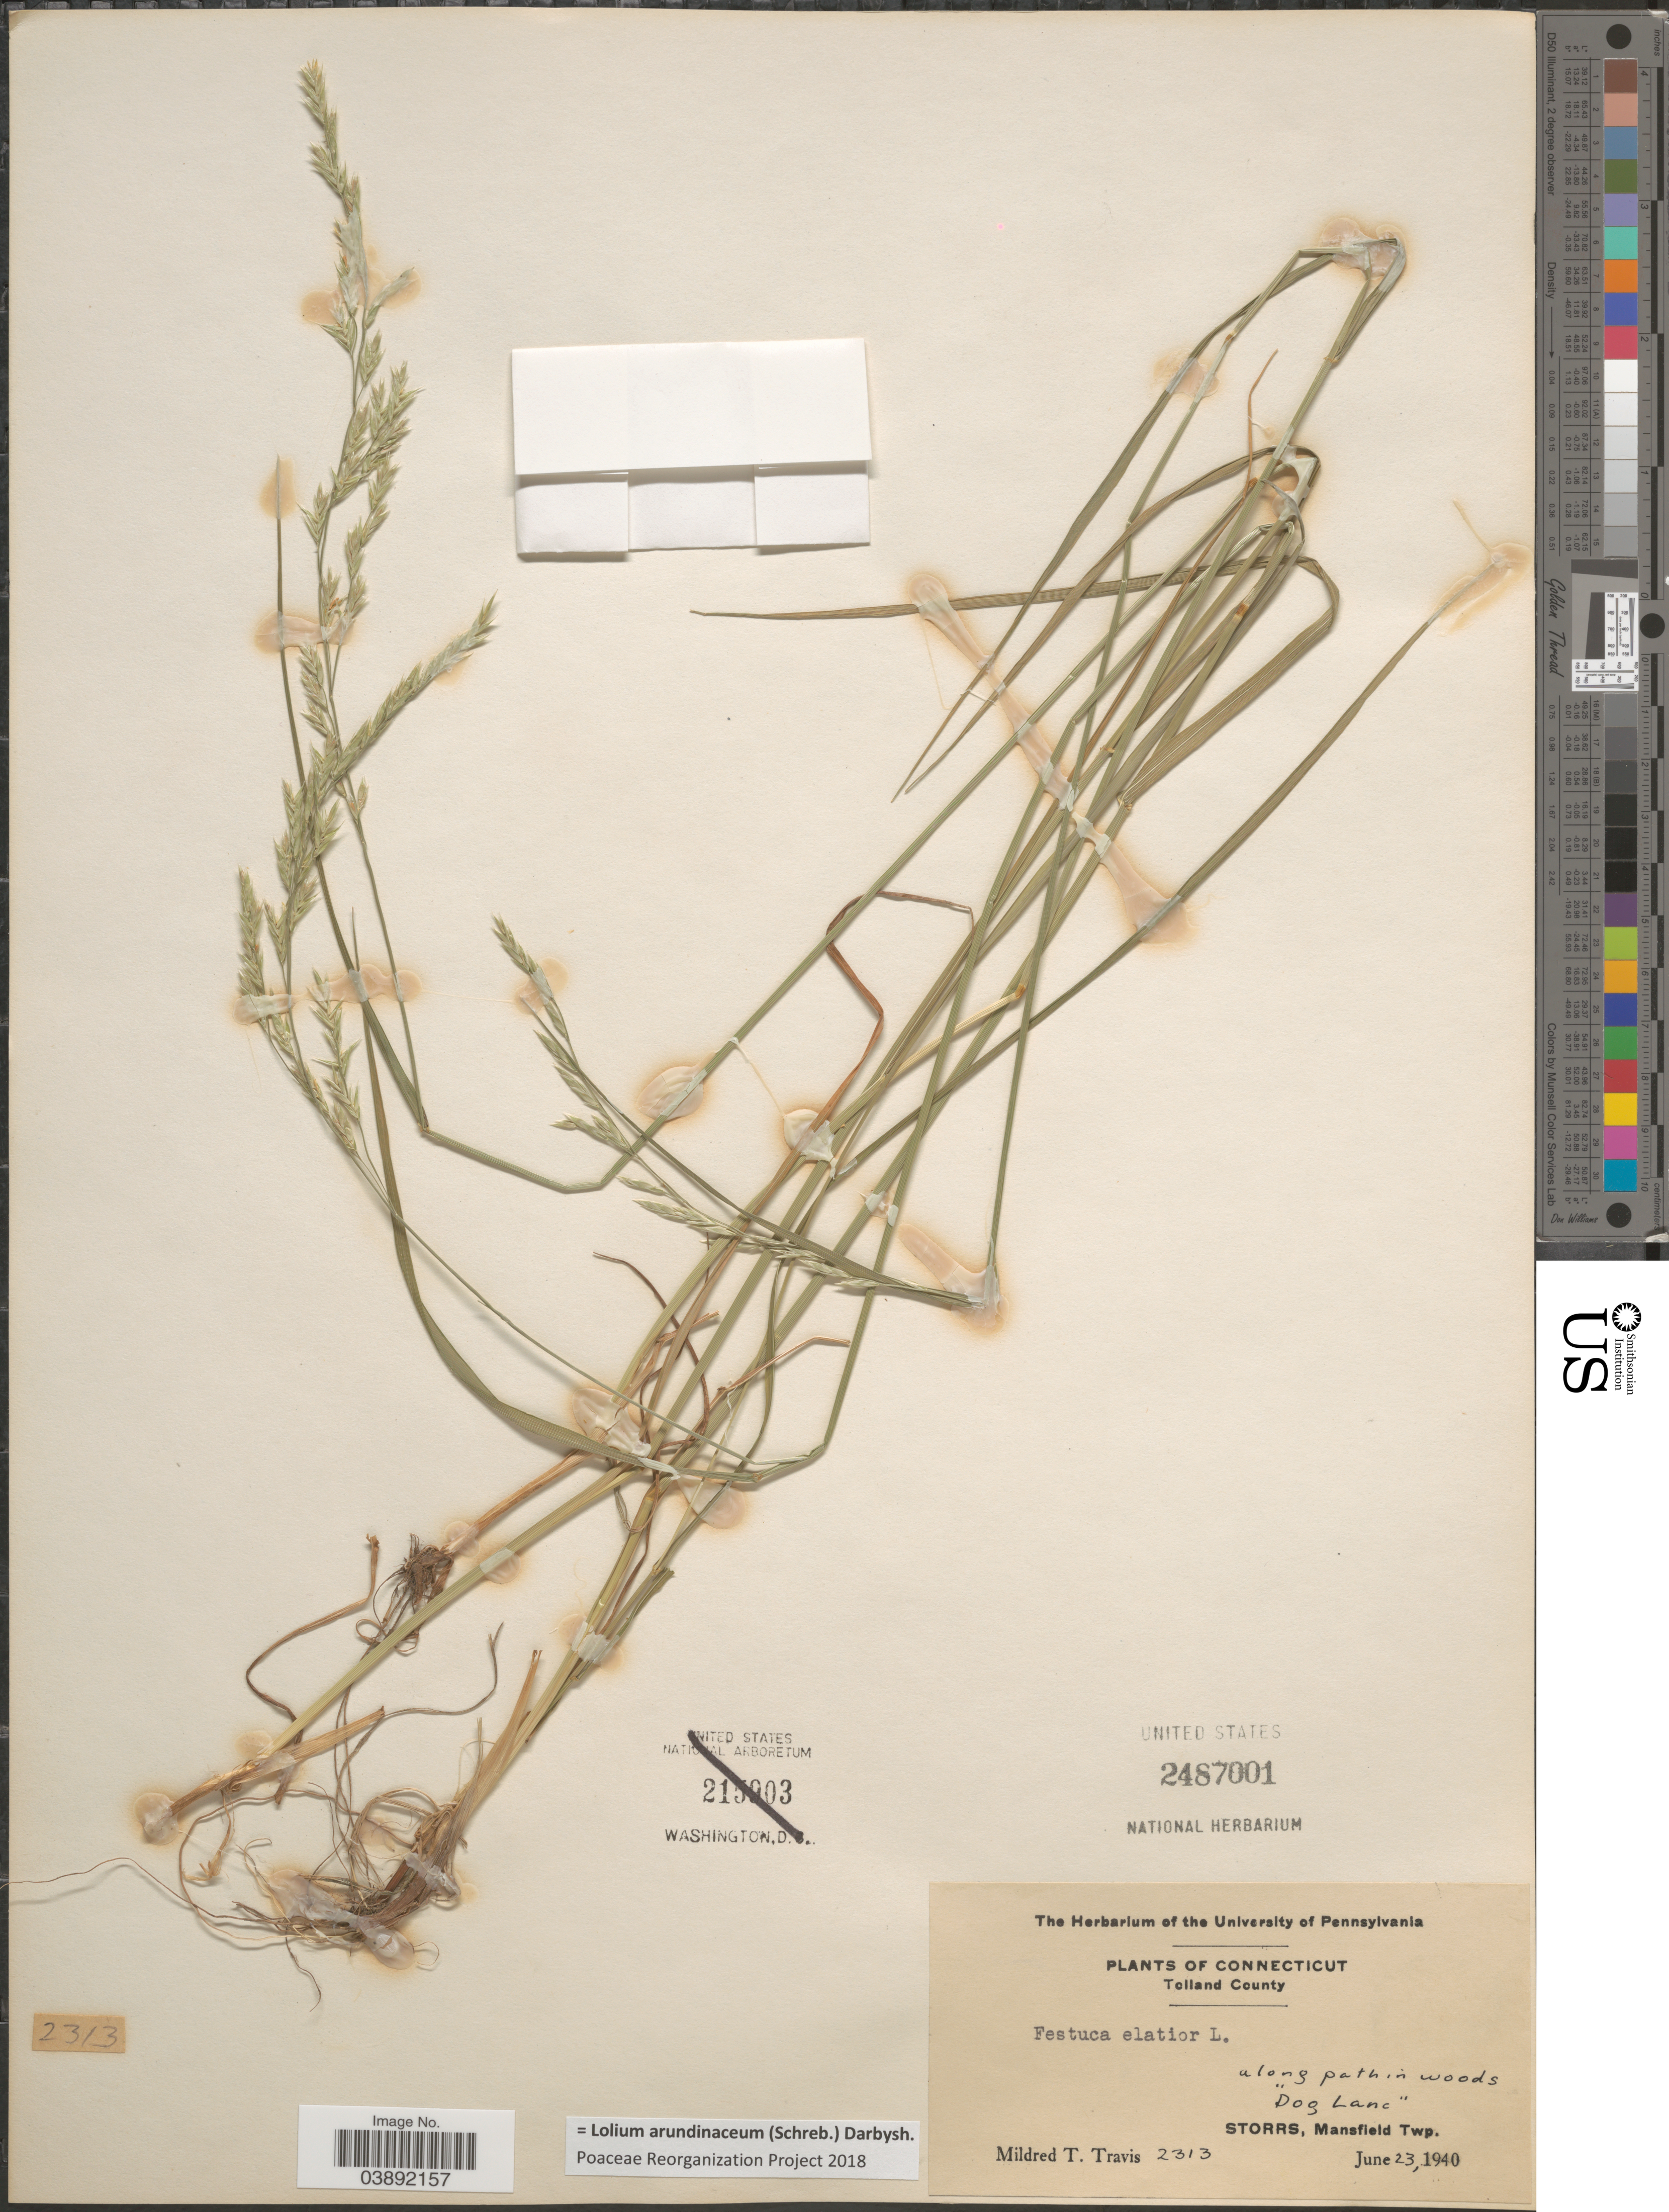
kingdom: Plantae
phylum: Tracheophyta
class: Liliopsida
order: Poales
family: Poaceae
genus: Lolium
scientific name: Lolium arundinaceum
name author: (Schreb.) Darbysh.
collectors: M. Travis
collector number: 2313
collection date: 1940-06-23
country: United States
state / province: Connecticut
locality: Tolland County. Along path in woods "Dog Lane". Storrs, Mansfield Twp.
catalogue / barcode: US 2487001